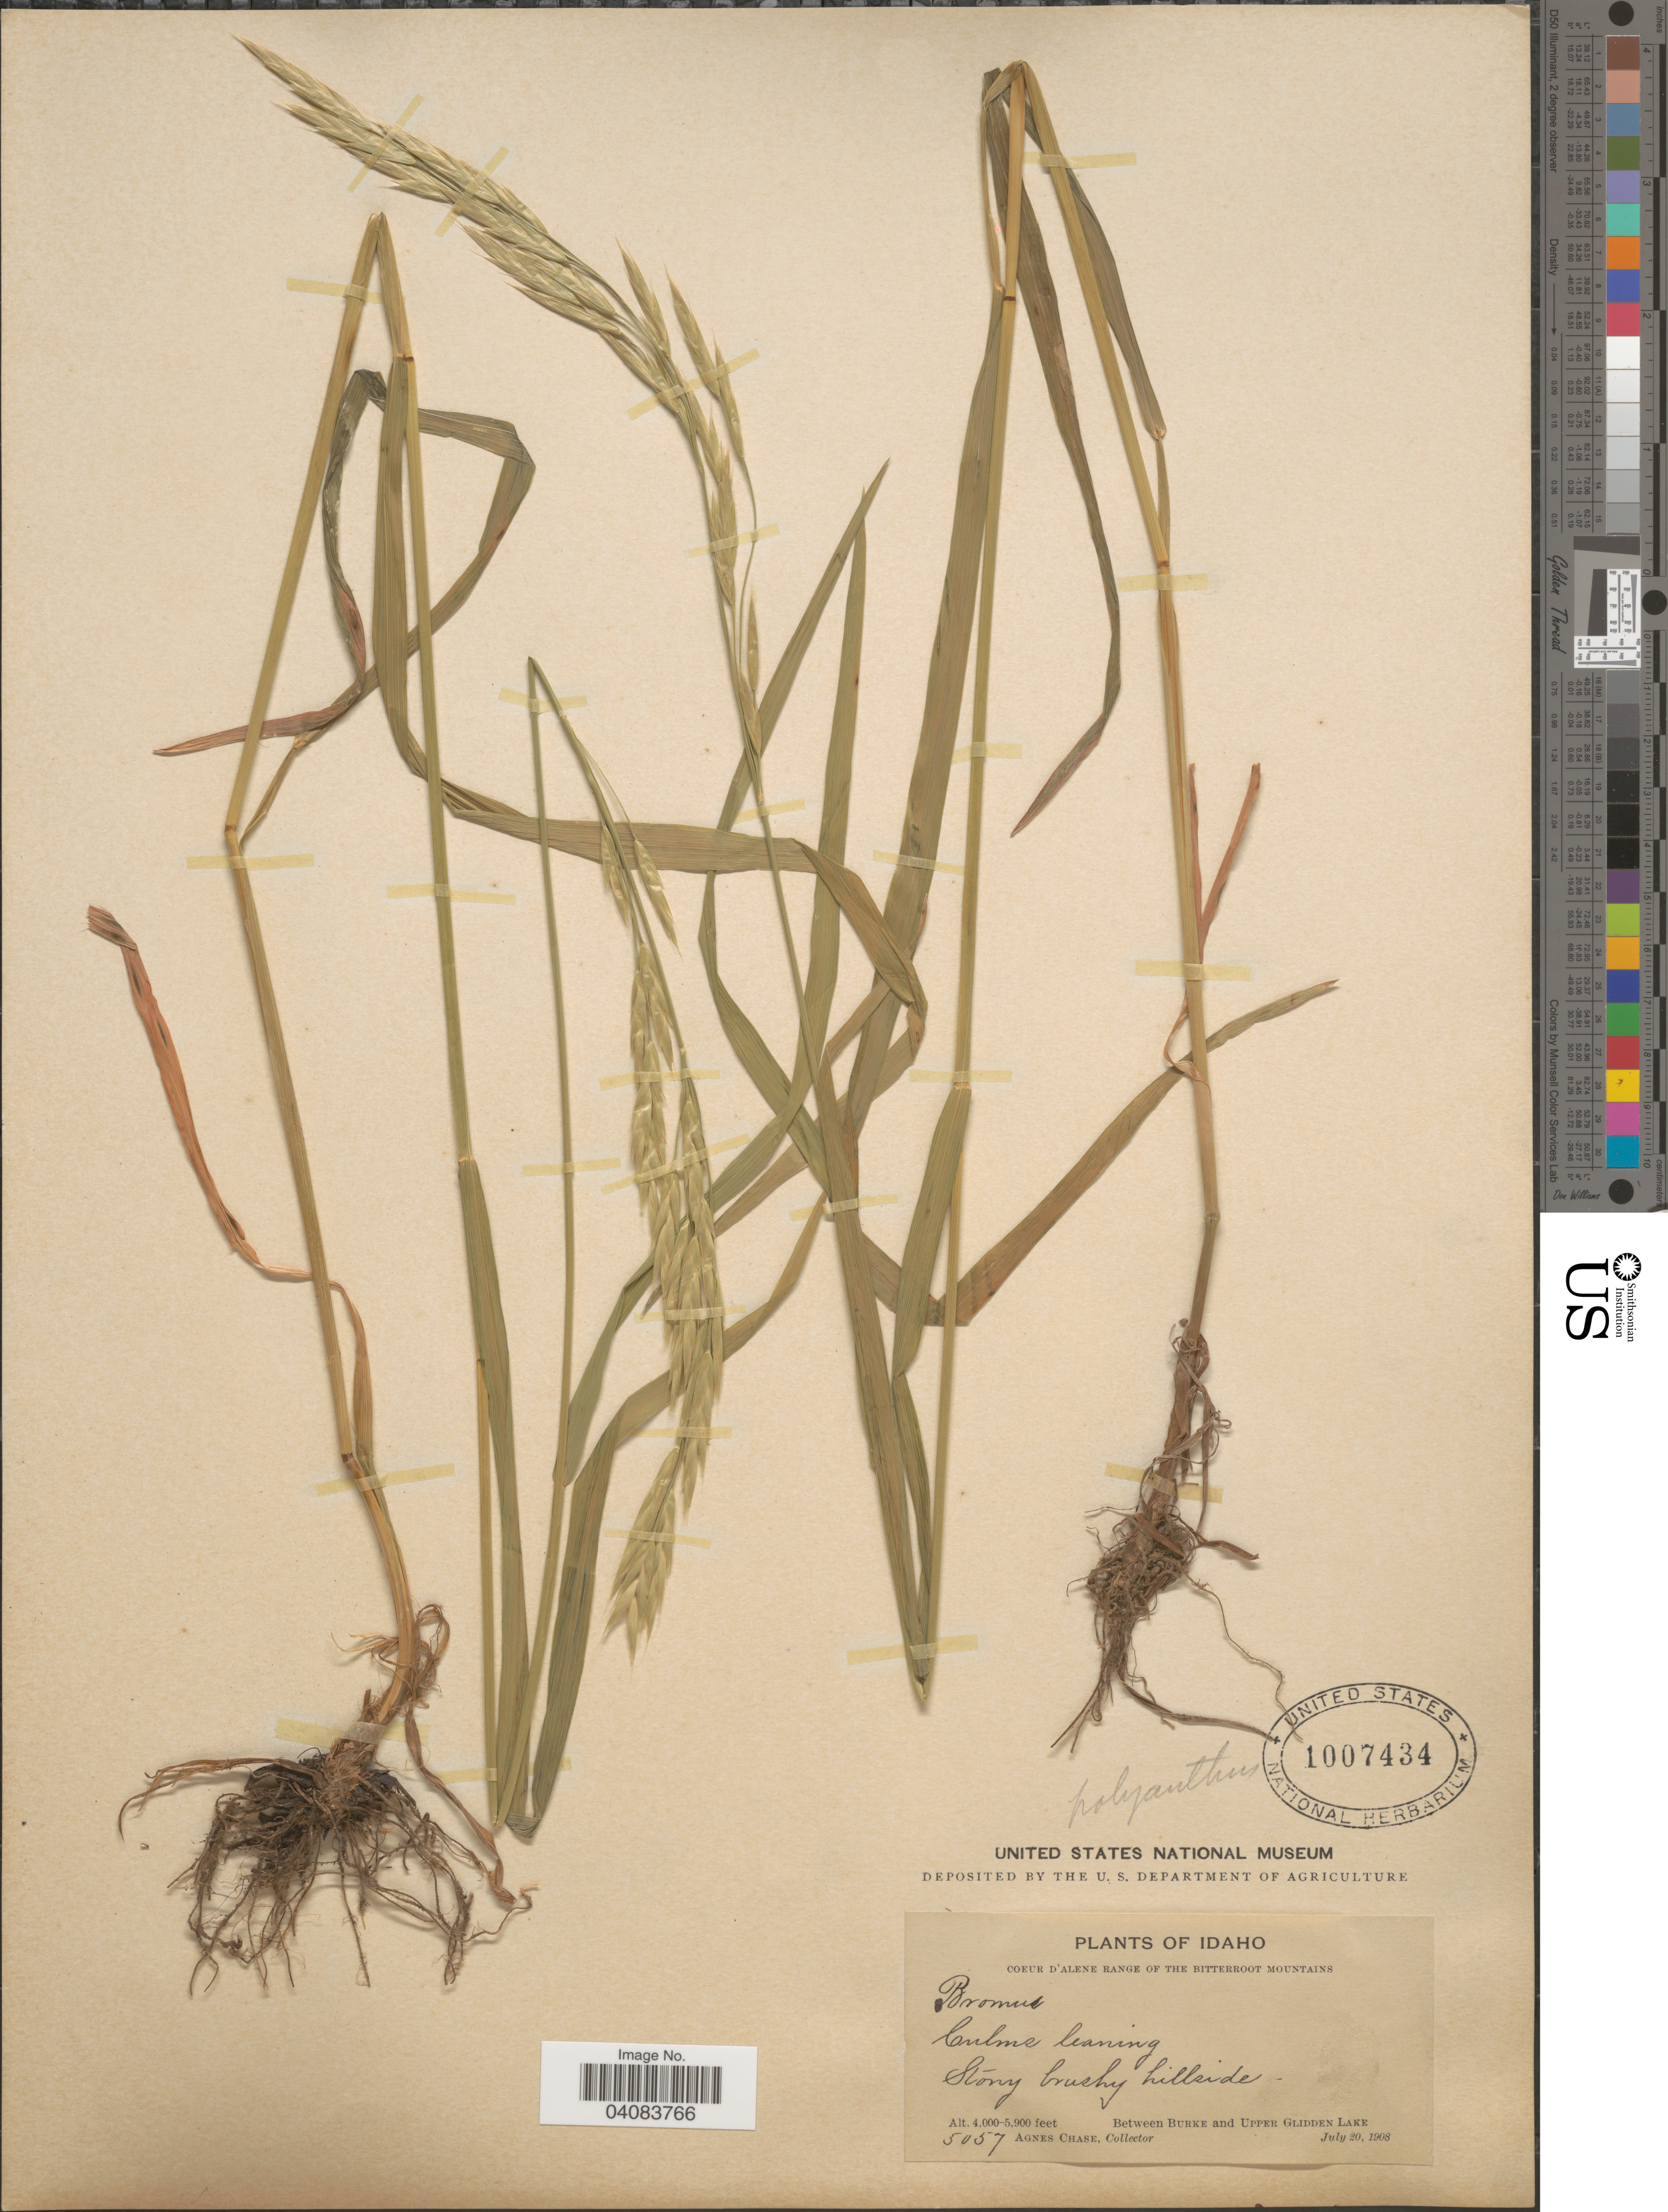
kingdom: Plantae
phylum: Tracheophyta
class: Liliopsida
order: Poales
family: Poaceae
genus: Bromus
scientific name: Bromus polyanthus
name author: Scribn. ex Shear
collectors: A. Chase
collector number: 5057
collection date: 1908-07-20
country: United States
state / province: Idaho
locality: Coeur d'Alene Range of the Bitterroot Mountains. Stony brushy hillside. Between Burke and Upper Glidden Lake.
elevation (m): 1219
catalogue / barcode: US 1007434